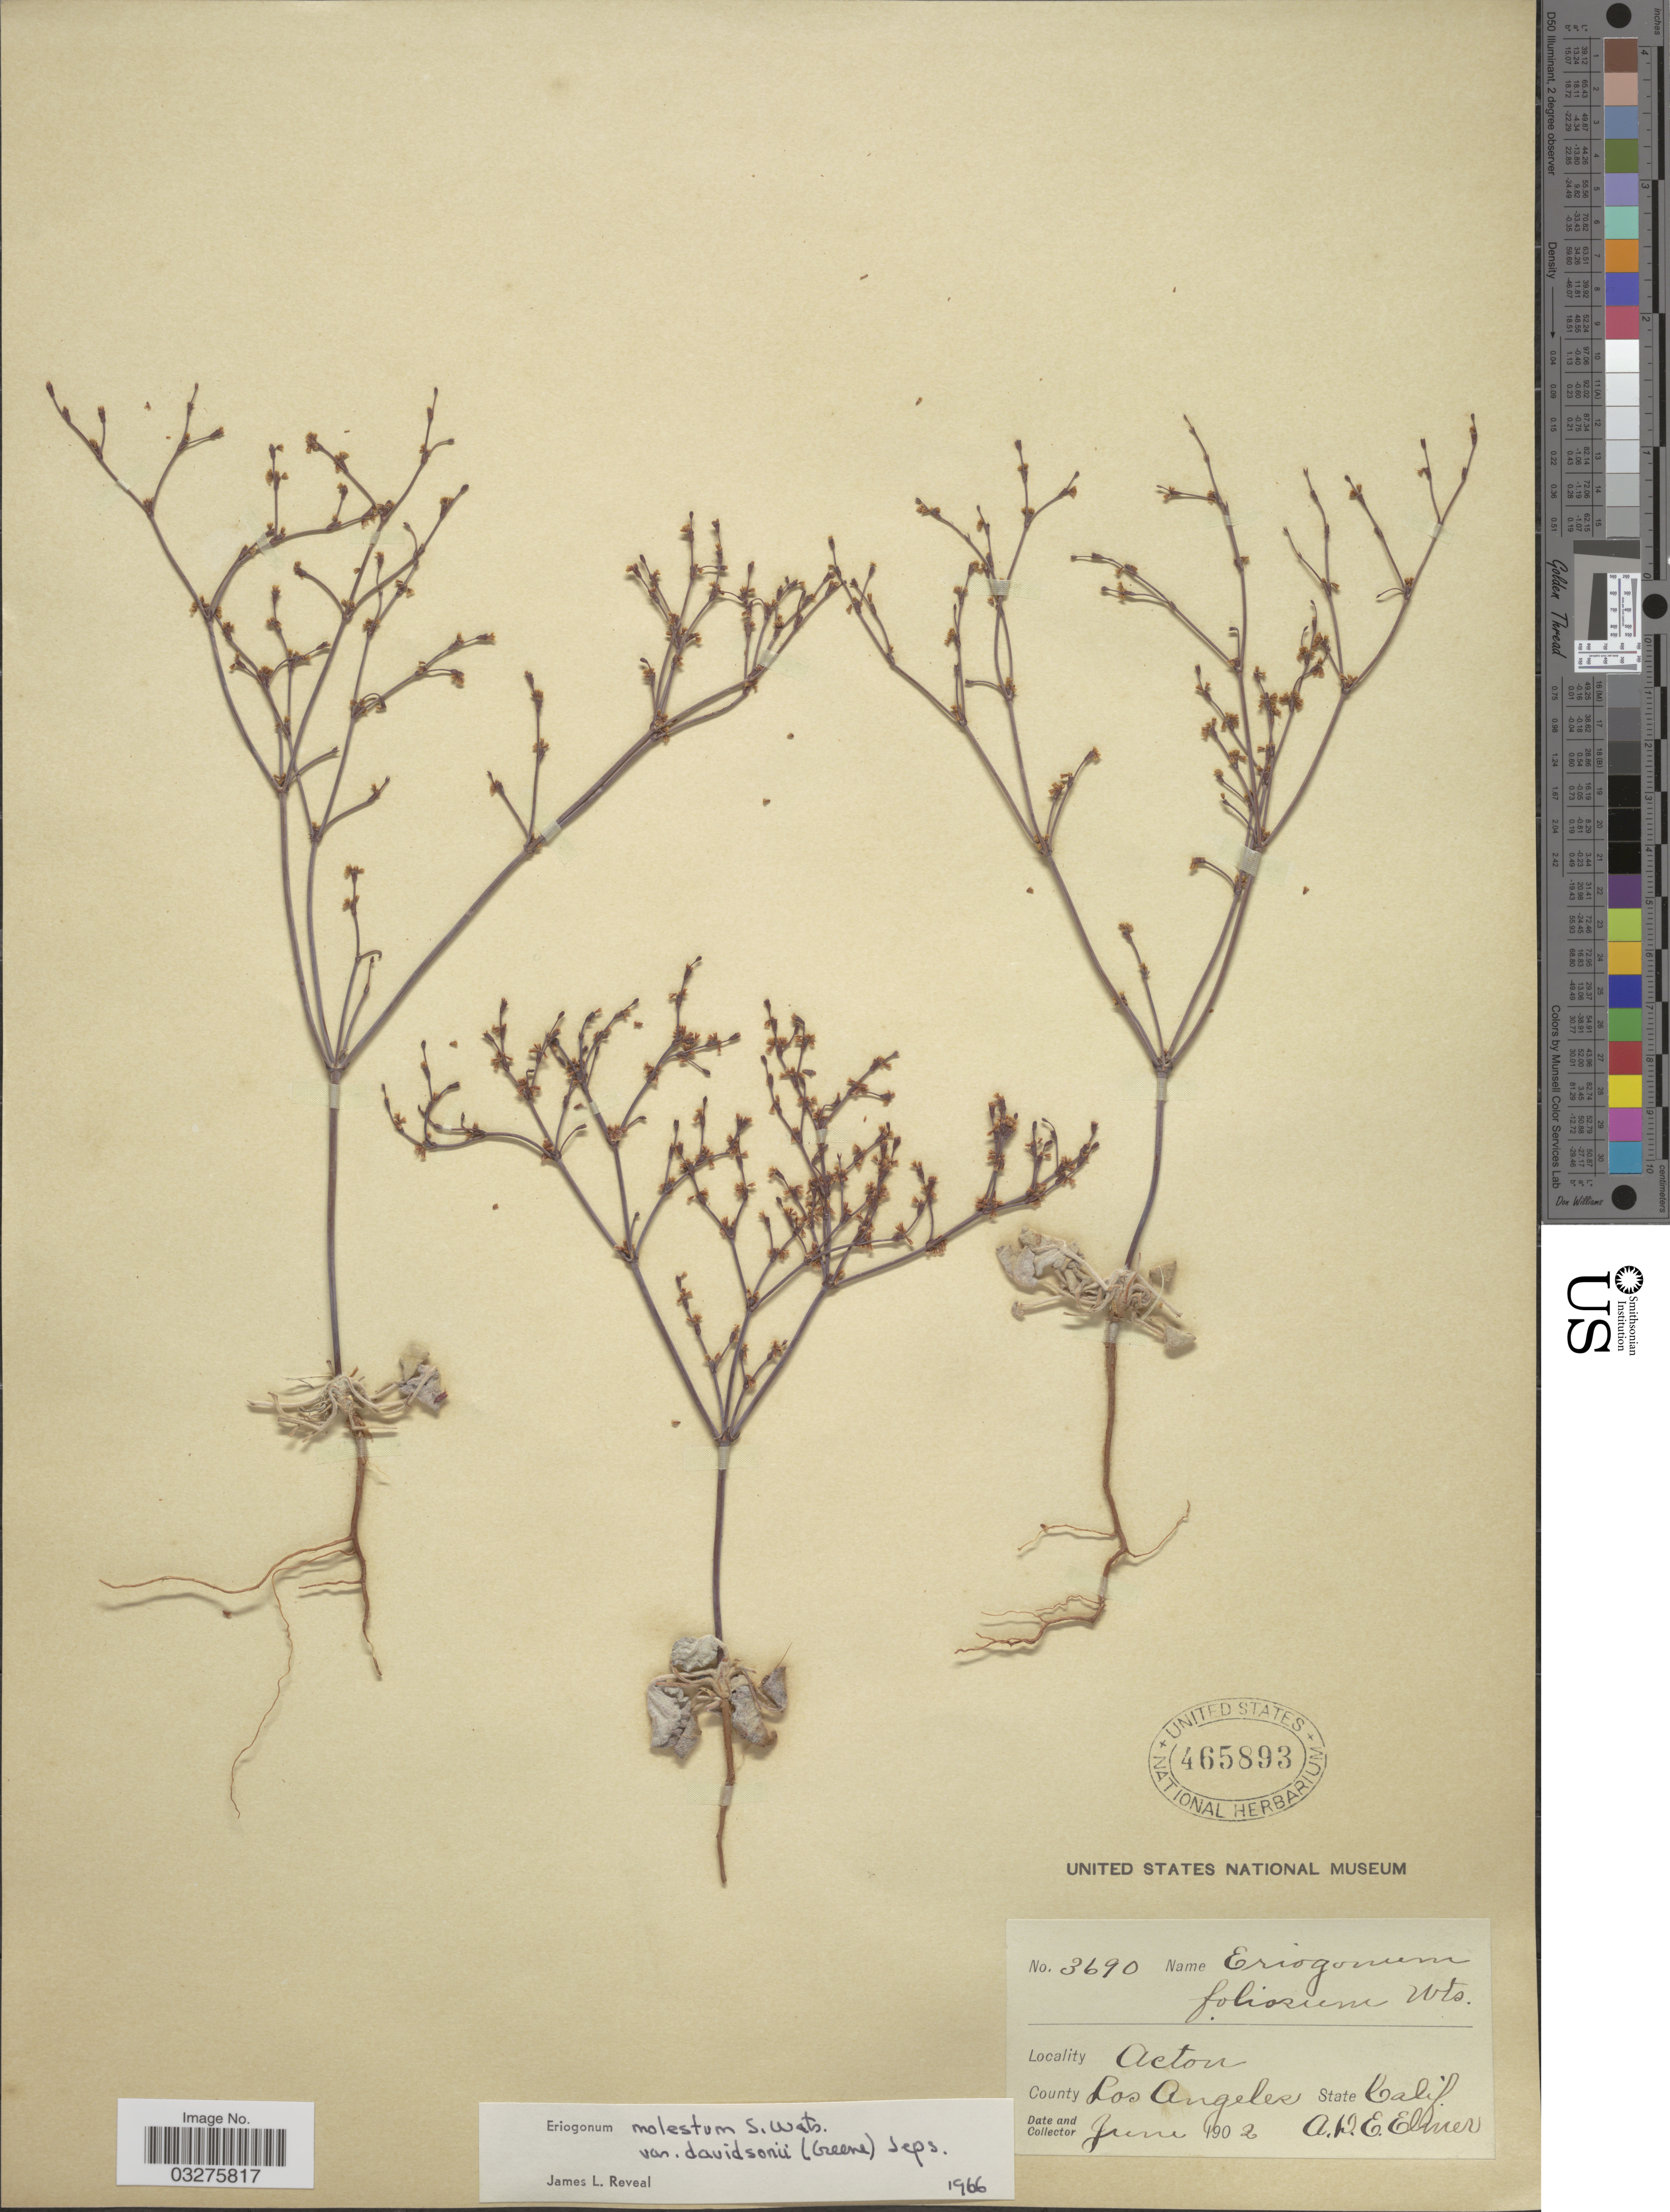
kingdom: Plantae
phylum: Tracheophyta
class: Magnoliopsida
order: Caryophyllales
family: Polygonaceae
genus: Eriogonum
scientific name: Eriogonum davidsonii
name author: Greene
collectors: A. D. E. Elmer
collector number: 3690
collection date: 1902-06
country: United States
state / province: California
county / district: Los Angeles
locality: Acton. County Los Angeles.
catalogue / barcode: US 465893